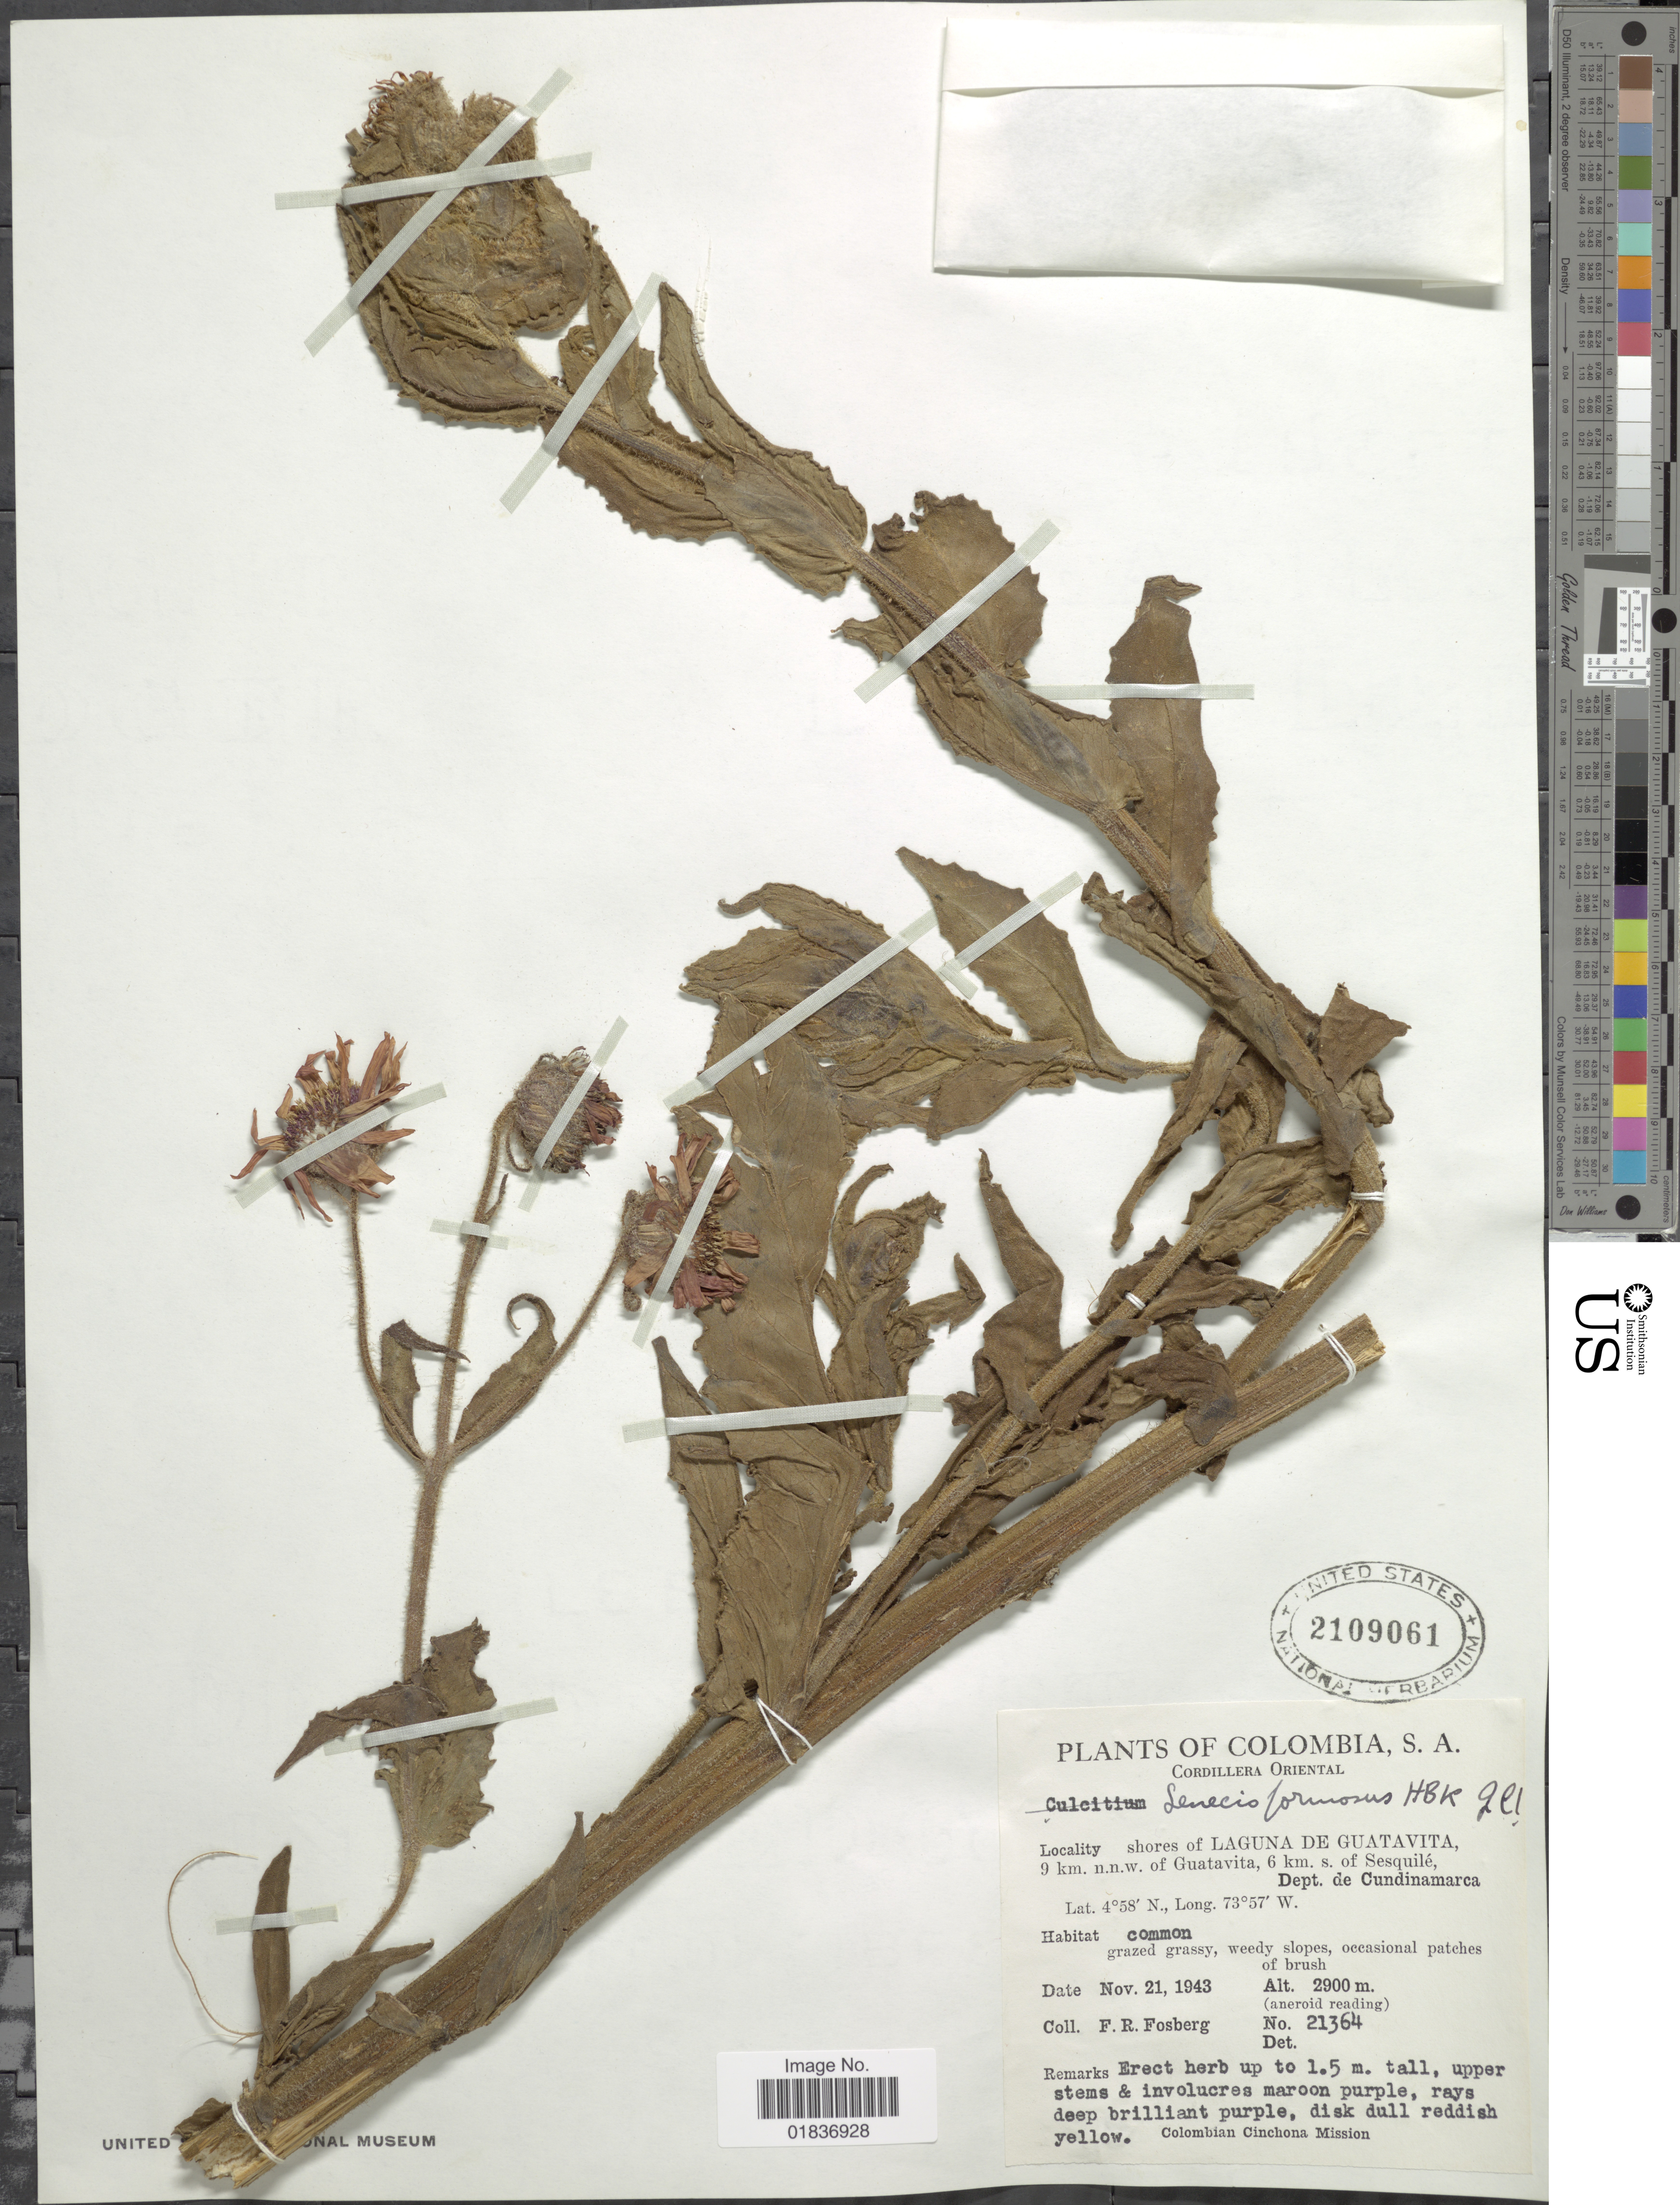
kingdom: Plantae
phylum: Tracheophyta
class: Magnoliopsida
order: Asterales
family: Asteraceae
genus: Senecio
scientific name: Senecio wedglacialis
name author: Cuatrec.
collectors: F. R. Fosberg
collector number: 21364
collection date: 1943-11-21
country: Colombia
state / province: Cundinamarca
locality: Cordillera Oriental. shores of Laguna de Guatavita, 9 km. n.n.w. of Guatavita, 6 km. s. of Sesquile, Dept. de Cundinamarca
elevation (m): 2900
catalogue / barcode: US 2109061